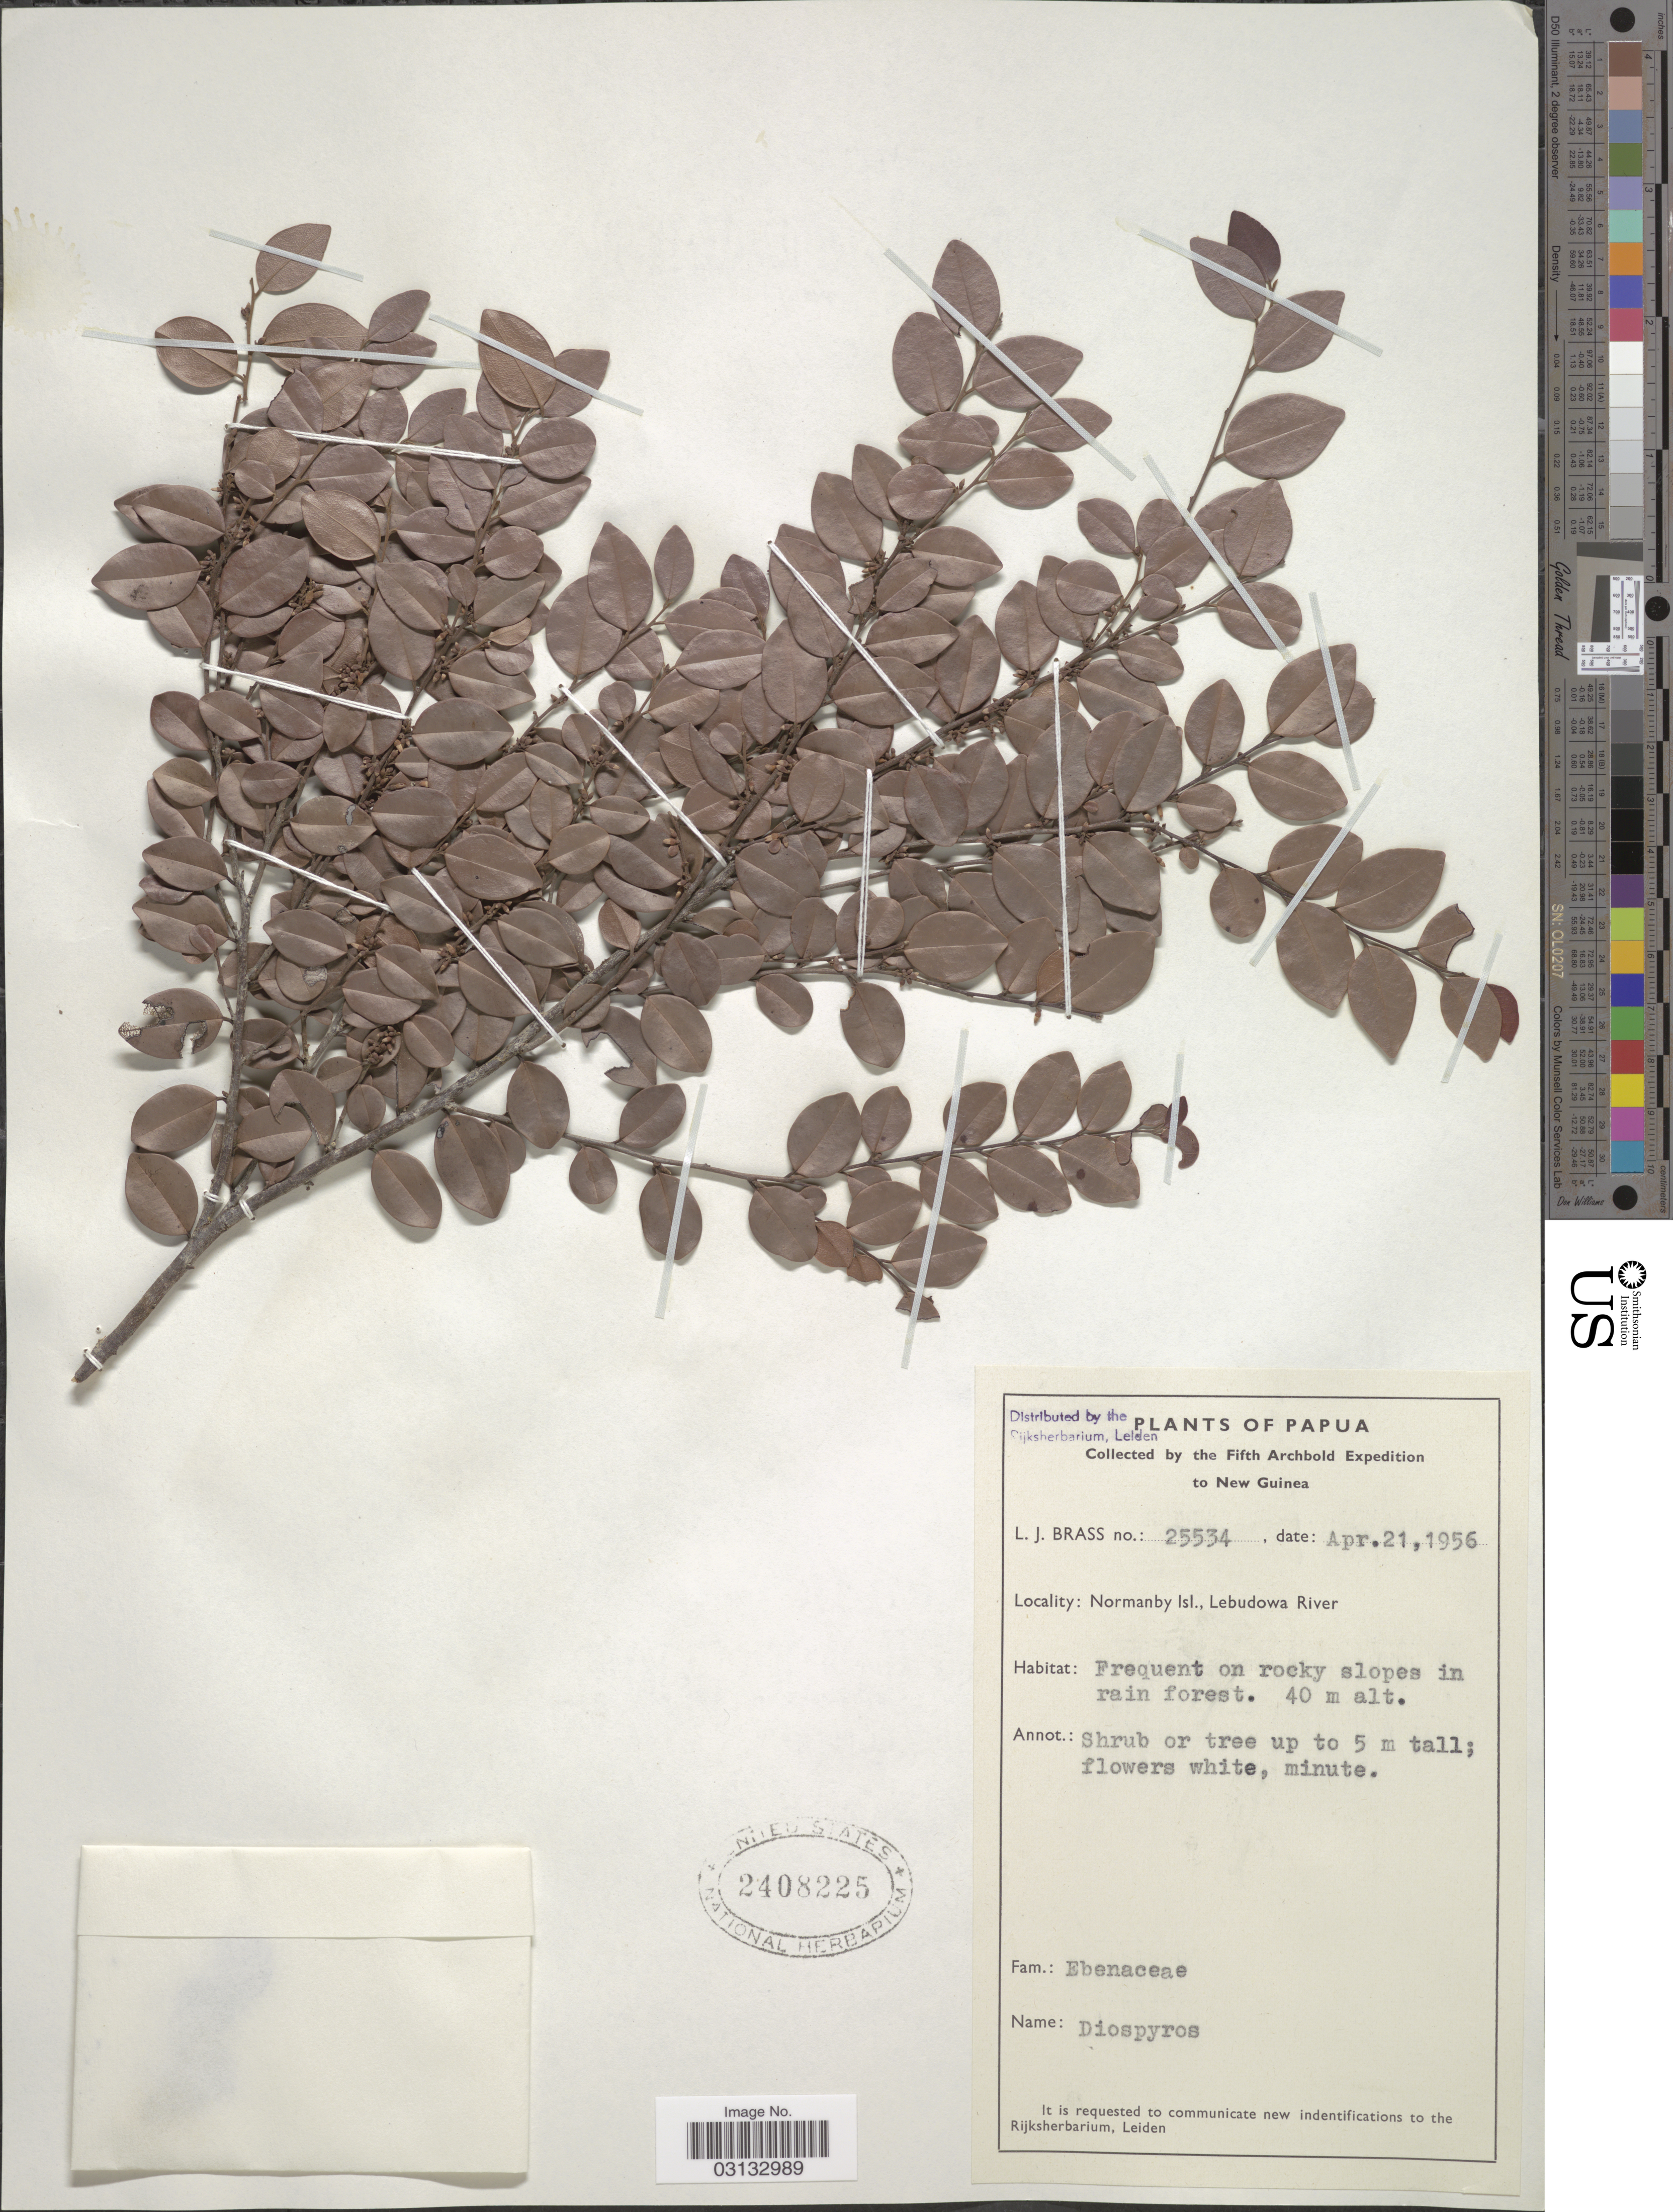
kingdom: Plantae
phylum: Tracheophyta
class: Magnoliopsida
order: Ericales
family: Ebenaceae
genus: Diospyros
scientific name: Diospyros sp.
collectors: L. J. Brass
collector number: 25534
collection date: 1956-04-21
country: Papua New Guinea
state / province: Milne Bay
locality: Papua, to New Guinea, Normanby Isl., Lebudowa River.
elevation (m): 40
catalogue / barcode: US 2408225